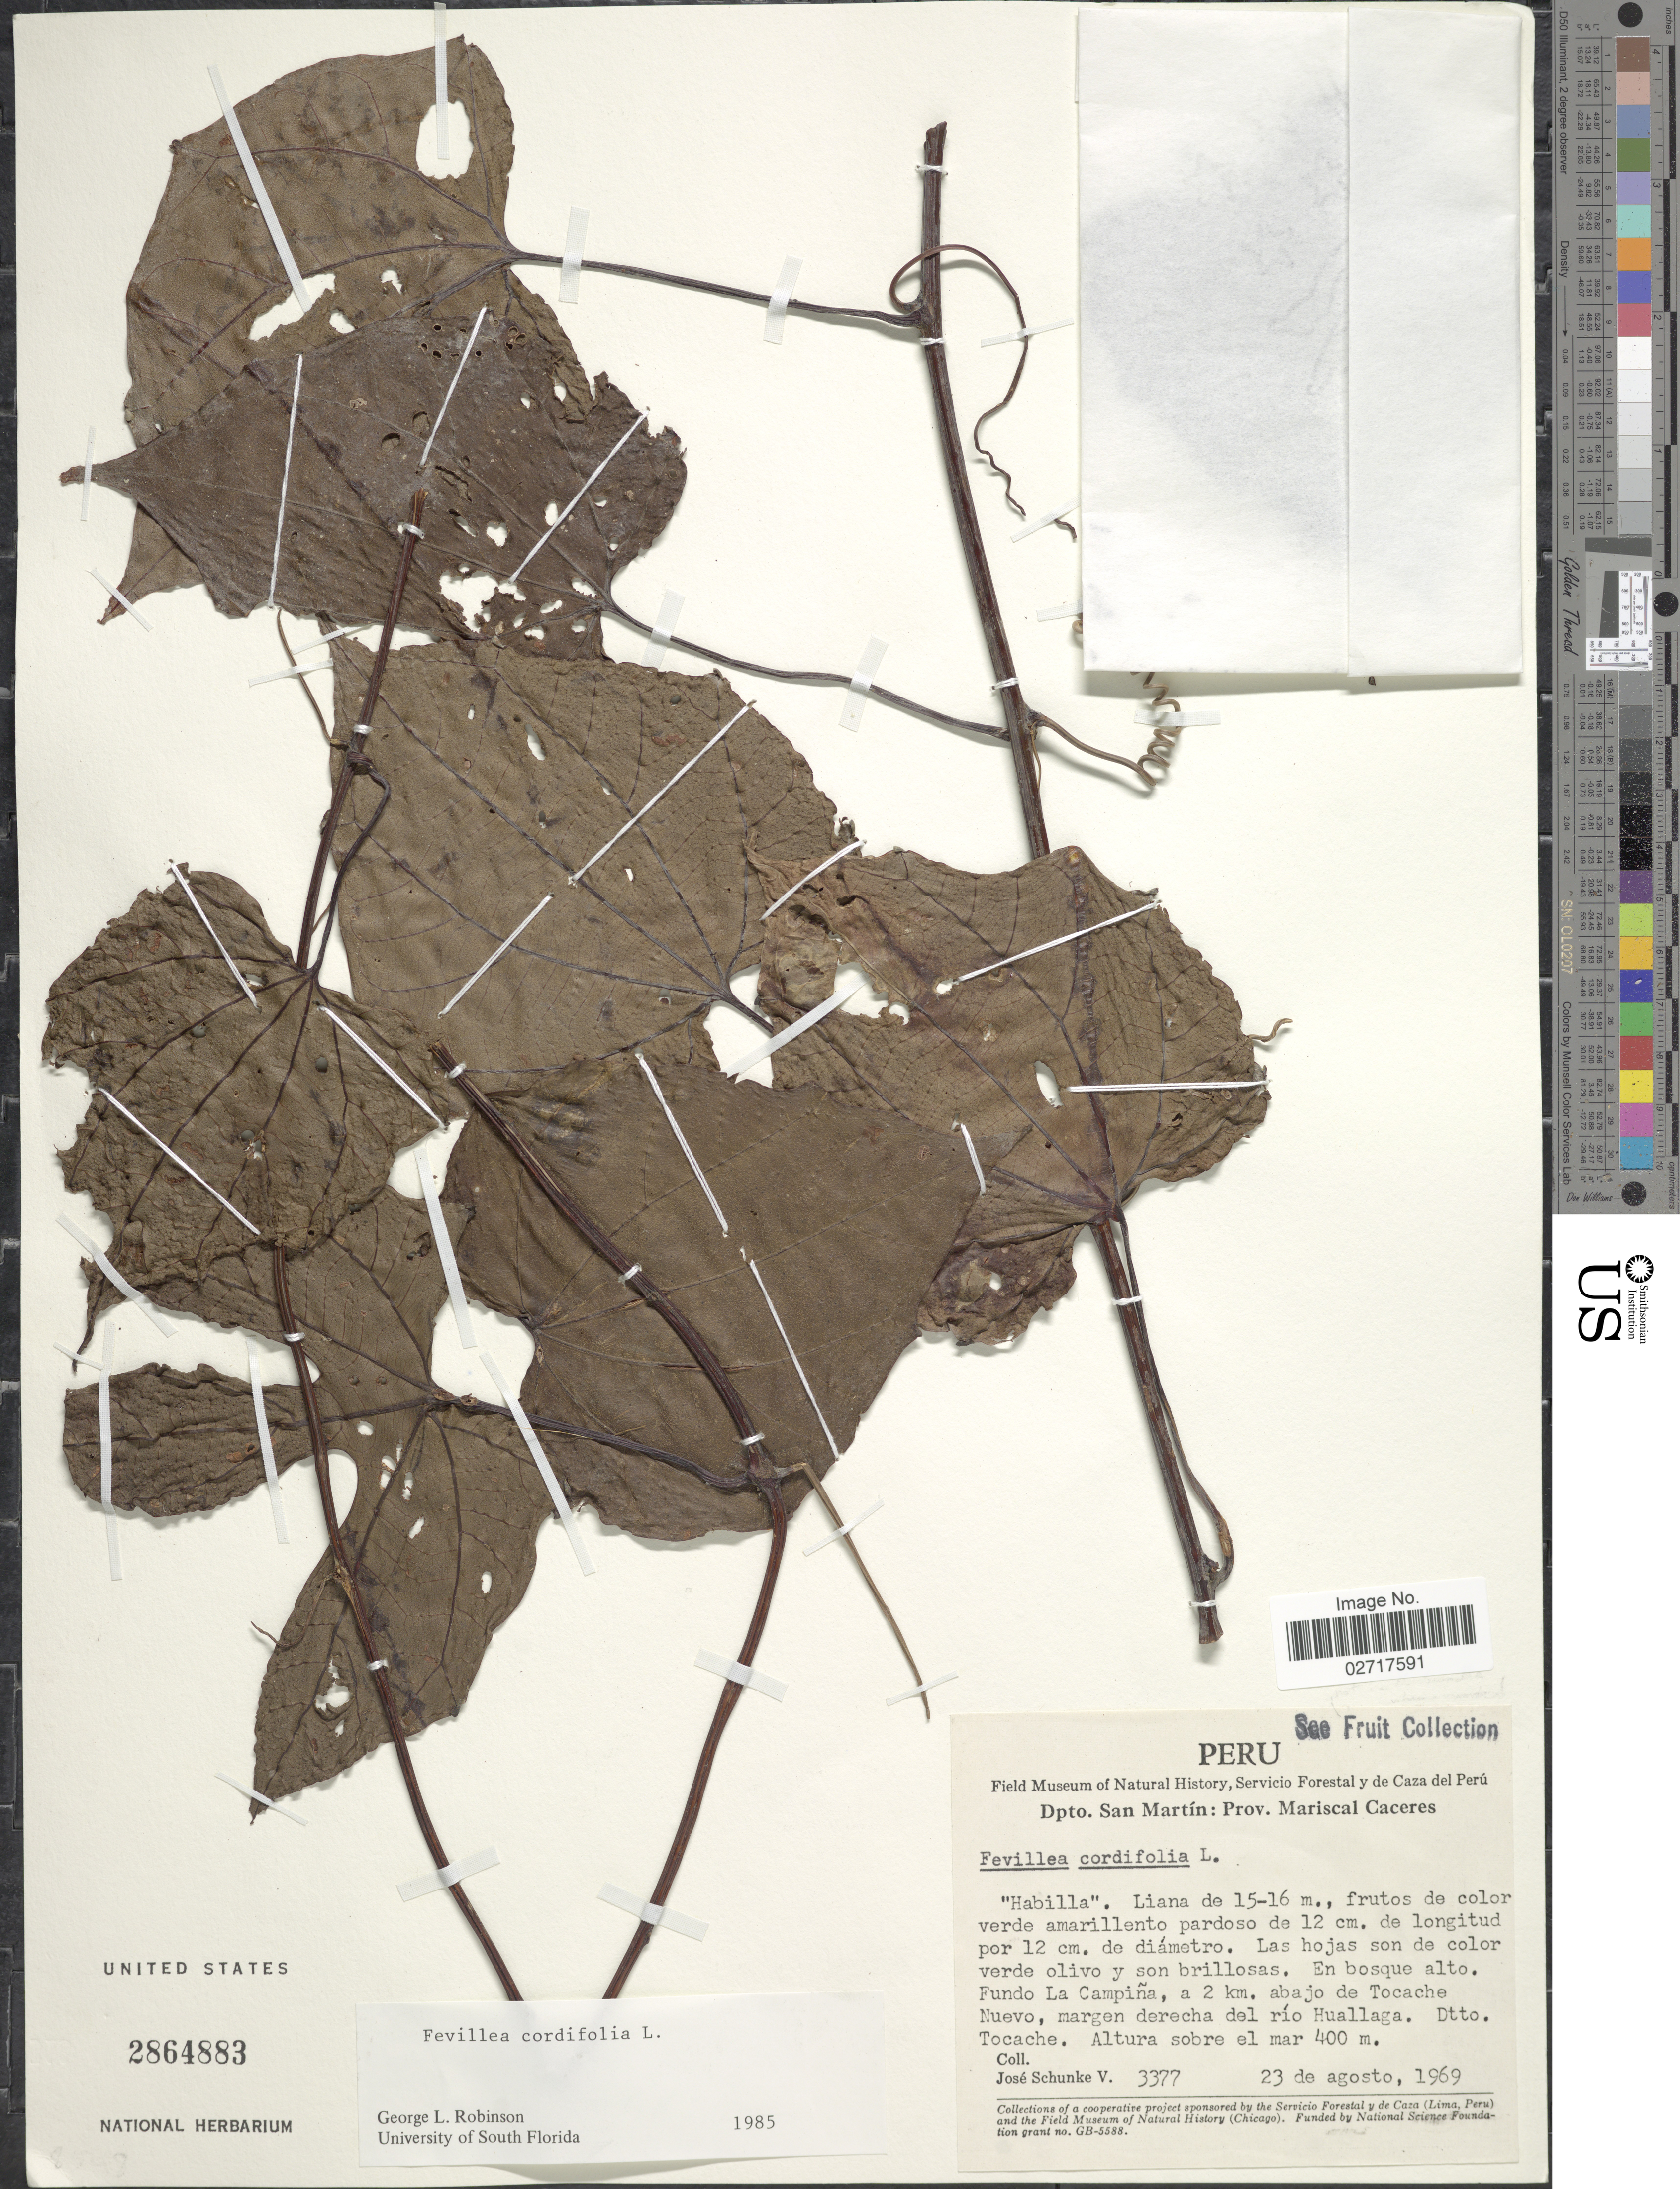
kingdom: Plantae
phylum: Tracheophyta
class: Magnoliopsida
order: Cucurbitales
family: Cucurbitaceae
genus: Fevillea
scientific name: Fevillea cordifolia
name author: L.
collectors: J. Schunke Vigo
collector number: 3377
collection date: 1969-08-23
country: Peru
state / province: San Martín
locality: Prov. Mariscal Caceres. Fundo La Campina, a 2 km. abajo de Tocache Nuevo, margen derecha del rio Huallaga. Dtto. Tocache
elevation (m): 400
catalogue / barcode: US 2864883